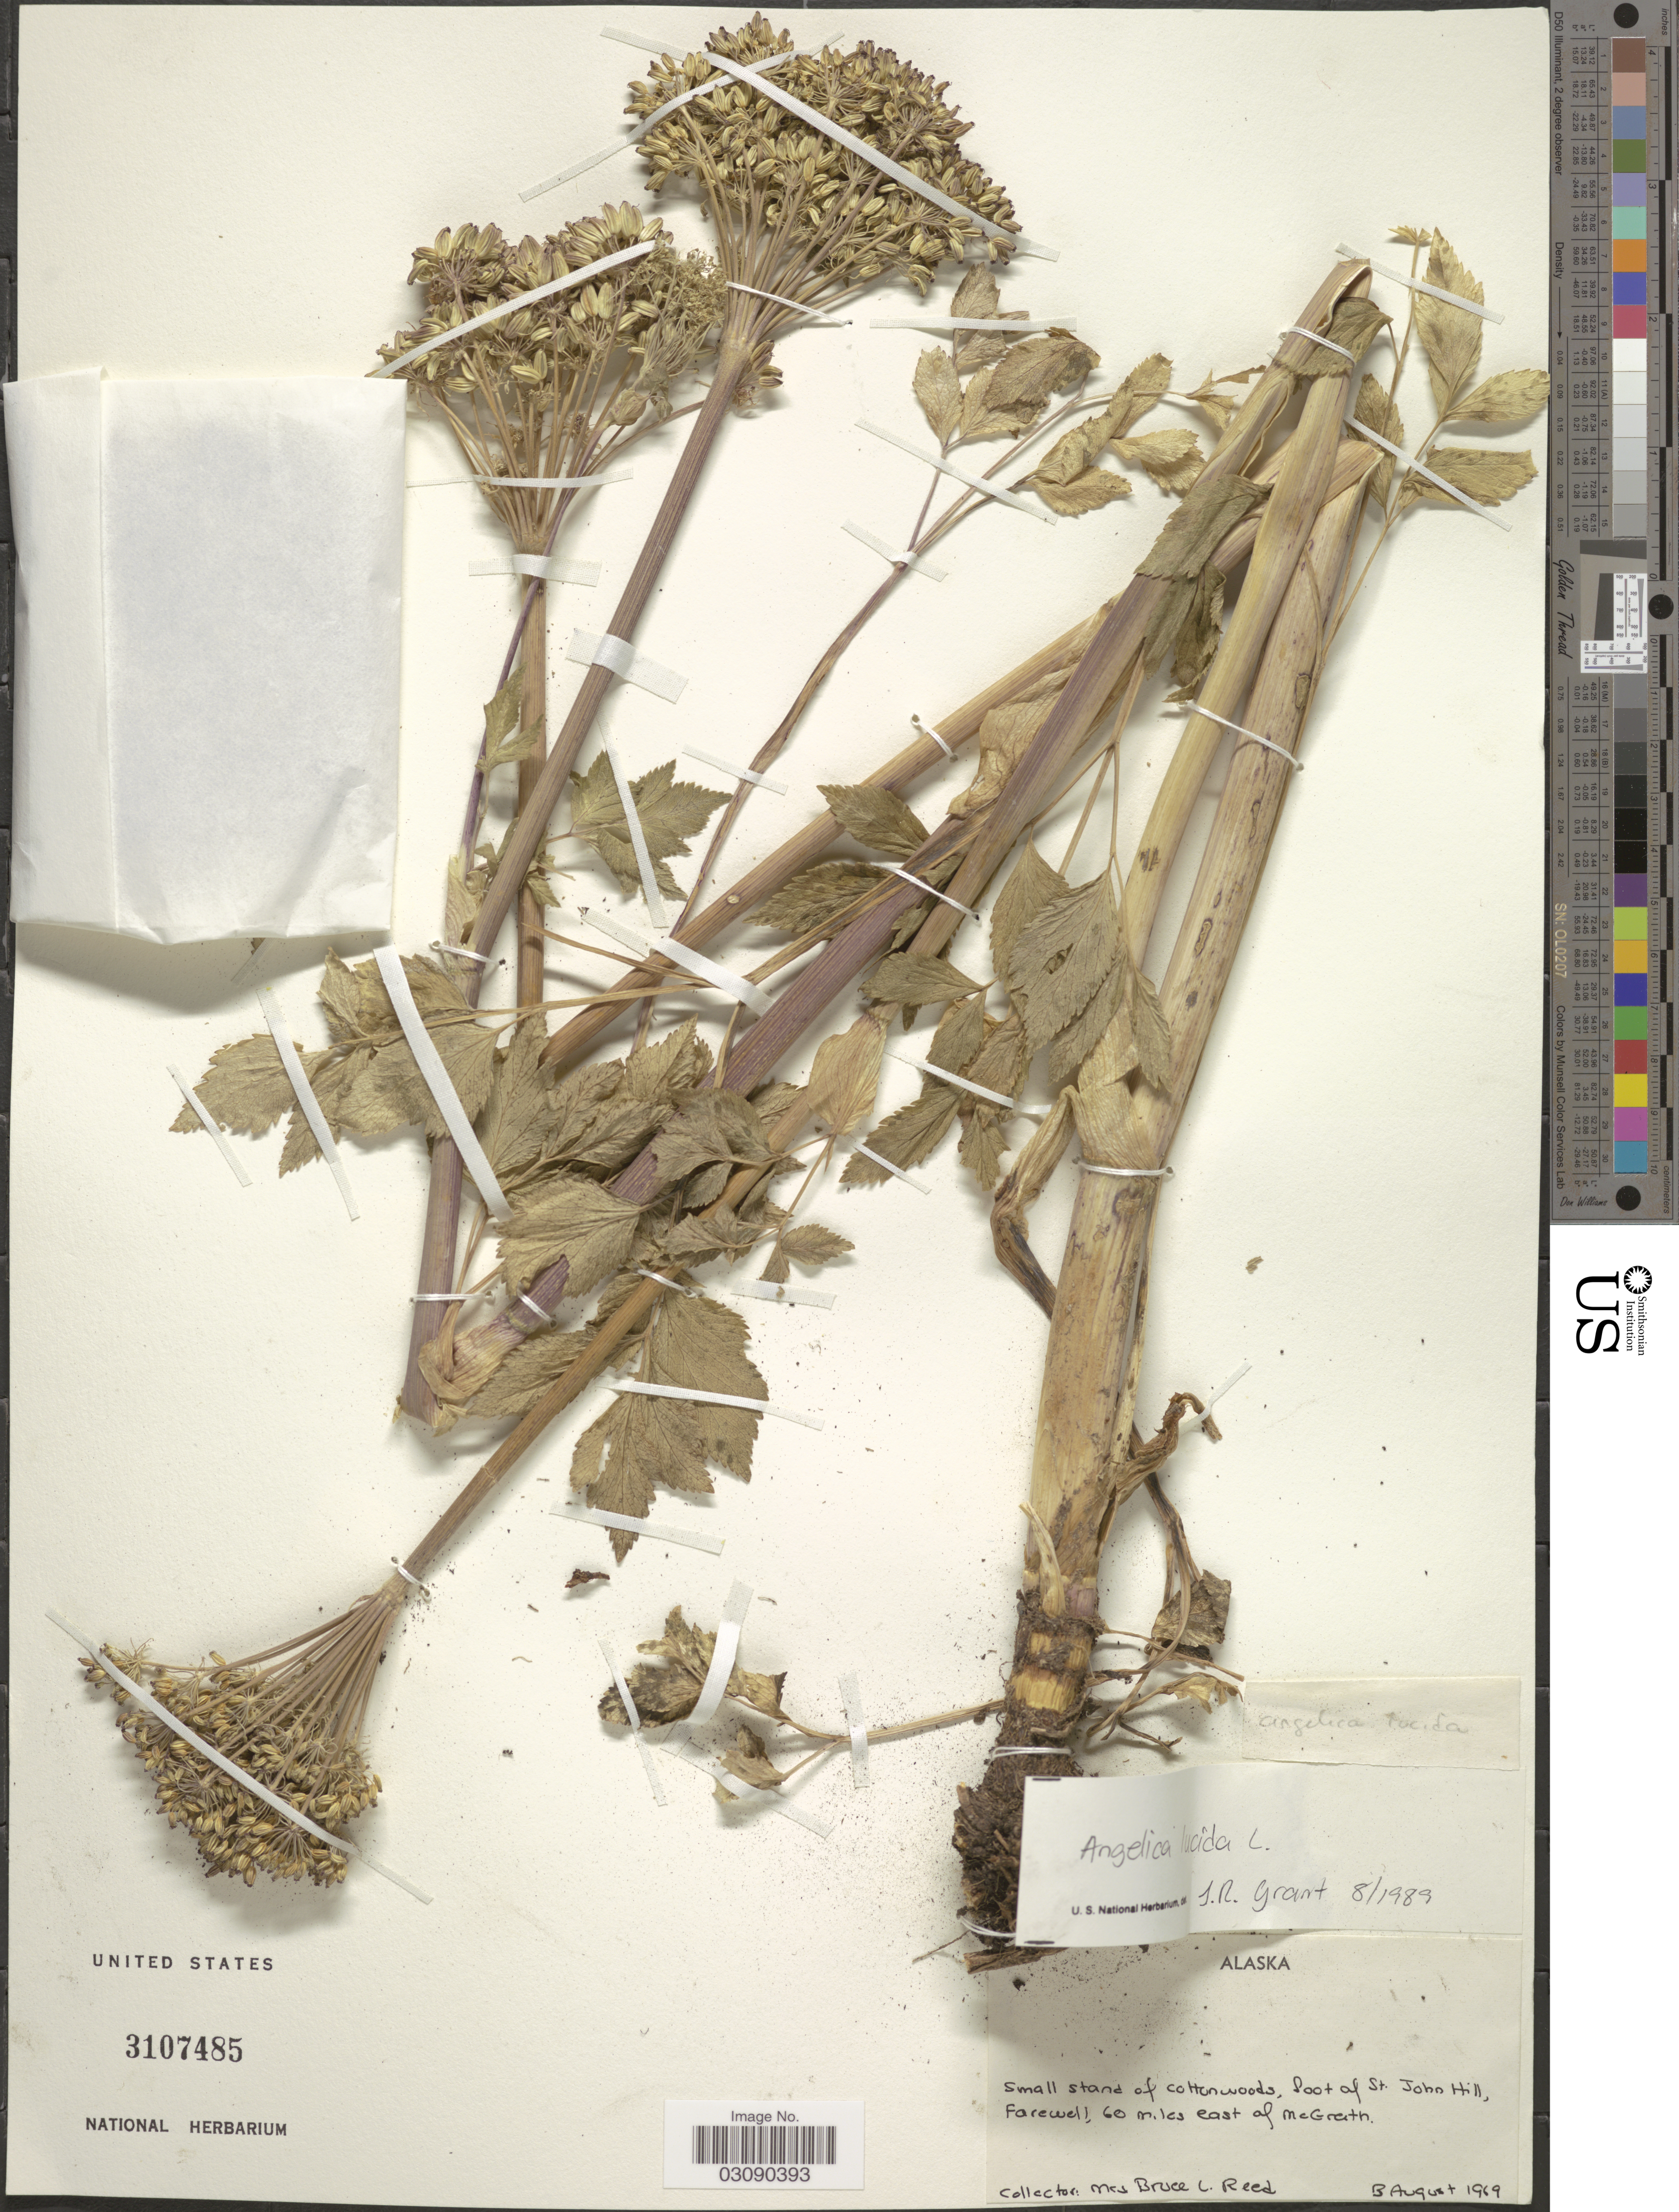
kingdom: Plantae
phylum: Tracheophyta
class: Magnoliopsida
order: Apiales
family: Apiaceae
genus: Angelica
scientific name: Angelica lucida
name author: L.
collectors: B. Reed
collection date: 1969-08-13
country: United States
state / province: Alaska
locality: Foot of St. John Hill, Farewell, 60 miles east of McGrath.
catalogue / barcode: US 3107485